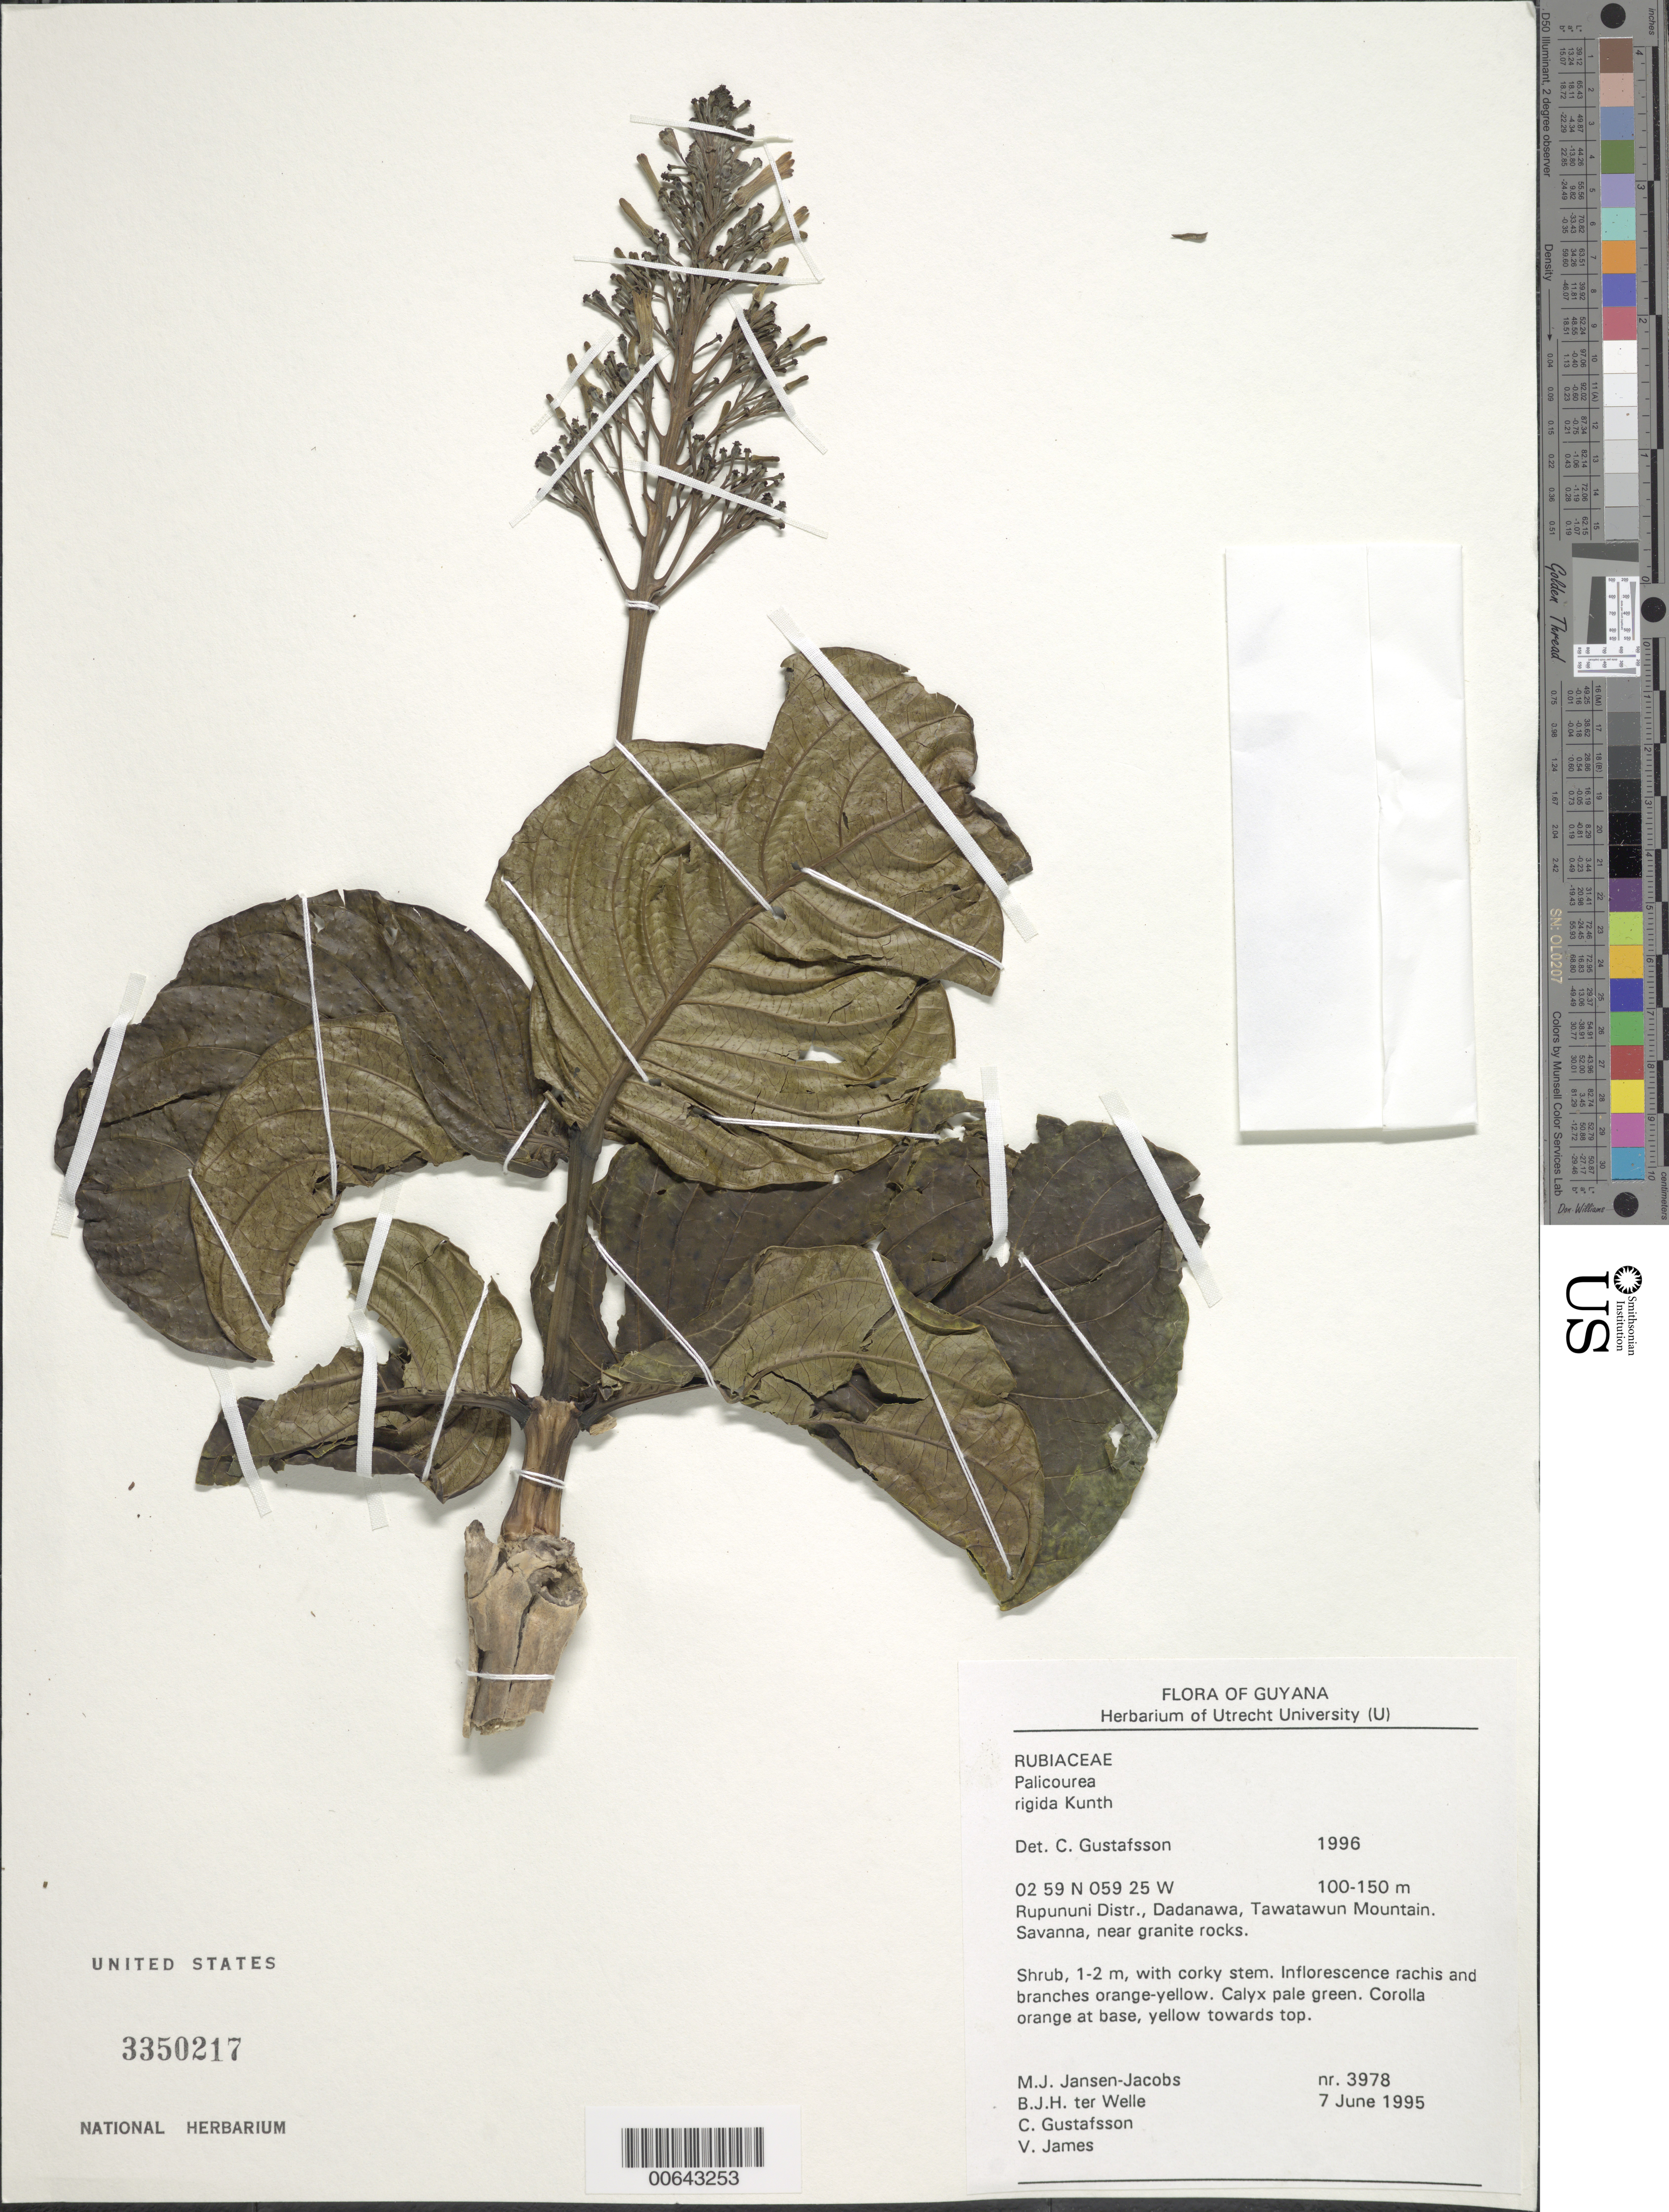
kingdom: Plantae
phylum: Tracheophyta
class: Magnoliopsida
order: Gentianales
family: Rubiaceae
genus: Palicourea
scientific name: Palicourea rigida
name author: Kunth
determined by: Gustafsson, C. G. R.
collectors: M. J. Jansen-Jacobs, B. Welle, C. G. Gustafsson & V. James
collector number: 3978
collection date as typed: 7-Jun-95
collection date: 1995-06-07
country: Guyana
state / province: U. Takutu-U. Essequibo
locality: Dadanawa, Tawatawun Mt., Rupununi District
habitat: Savanna, near granite rocks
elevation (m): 100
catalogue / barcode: US 3350217